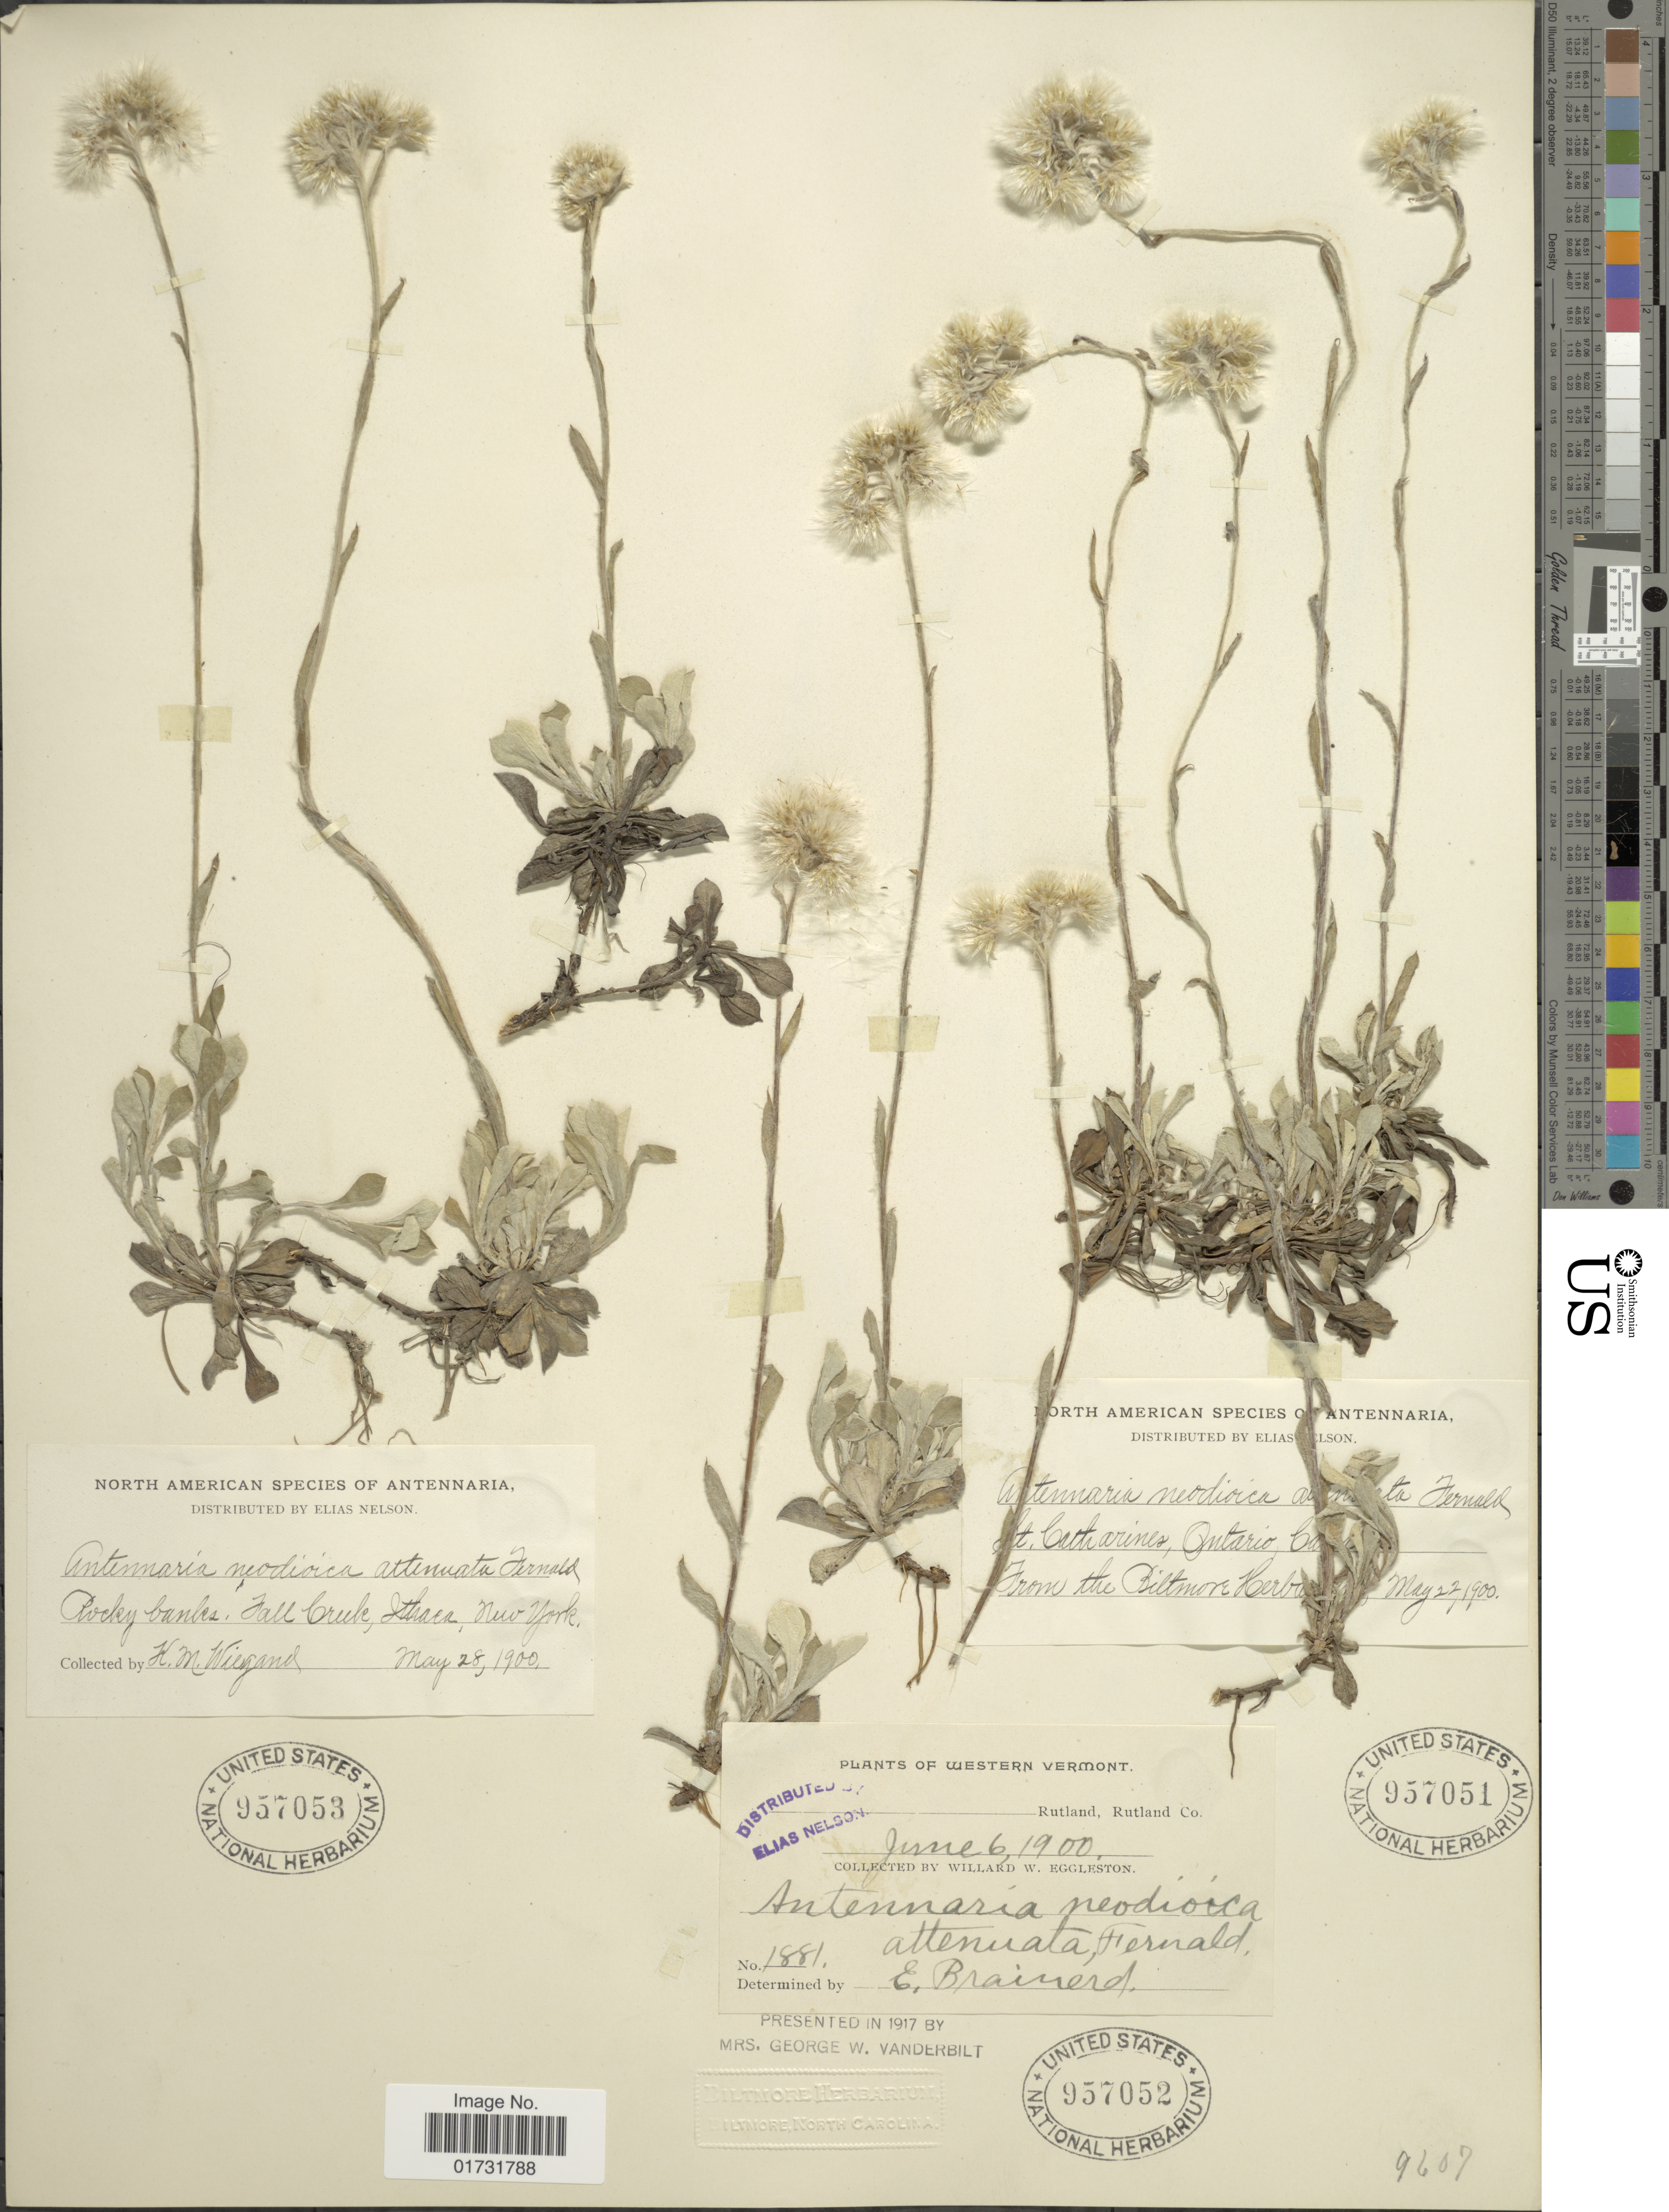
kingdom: Plantae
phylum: Tracheophyta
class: Magnoliopsida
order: Asterales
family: Asteraceae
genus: Antennaria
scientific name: Antennaria neodioica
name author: Greene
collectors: K. M. Wiegand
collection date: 1900-05-28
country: United States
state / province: New York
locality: Fall Creek, Ithaca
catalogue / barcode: US 957053-3